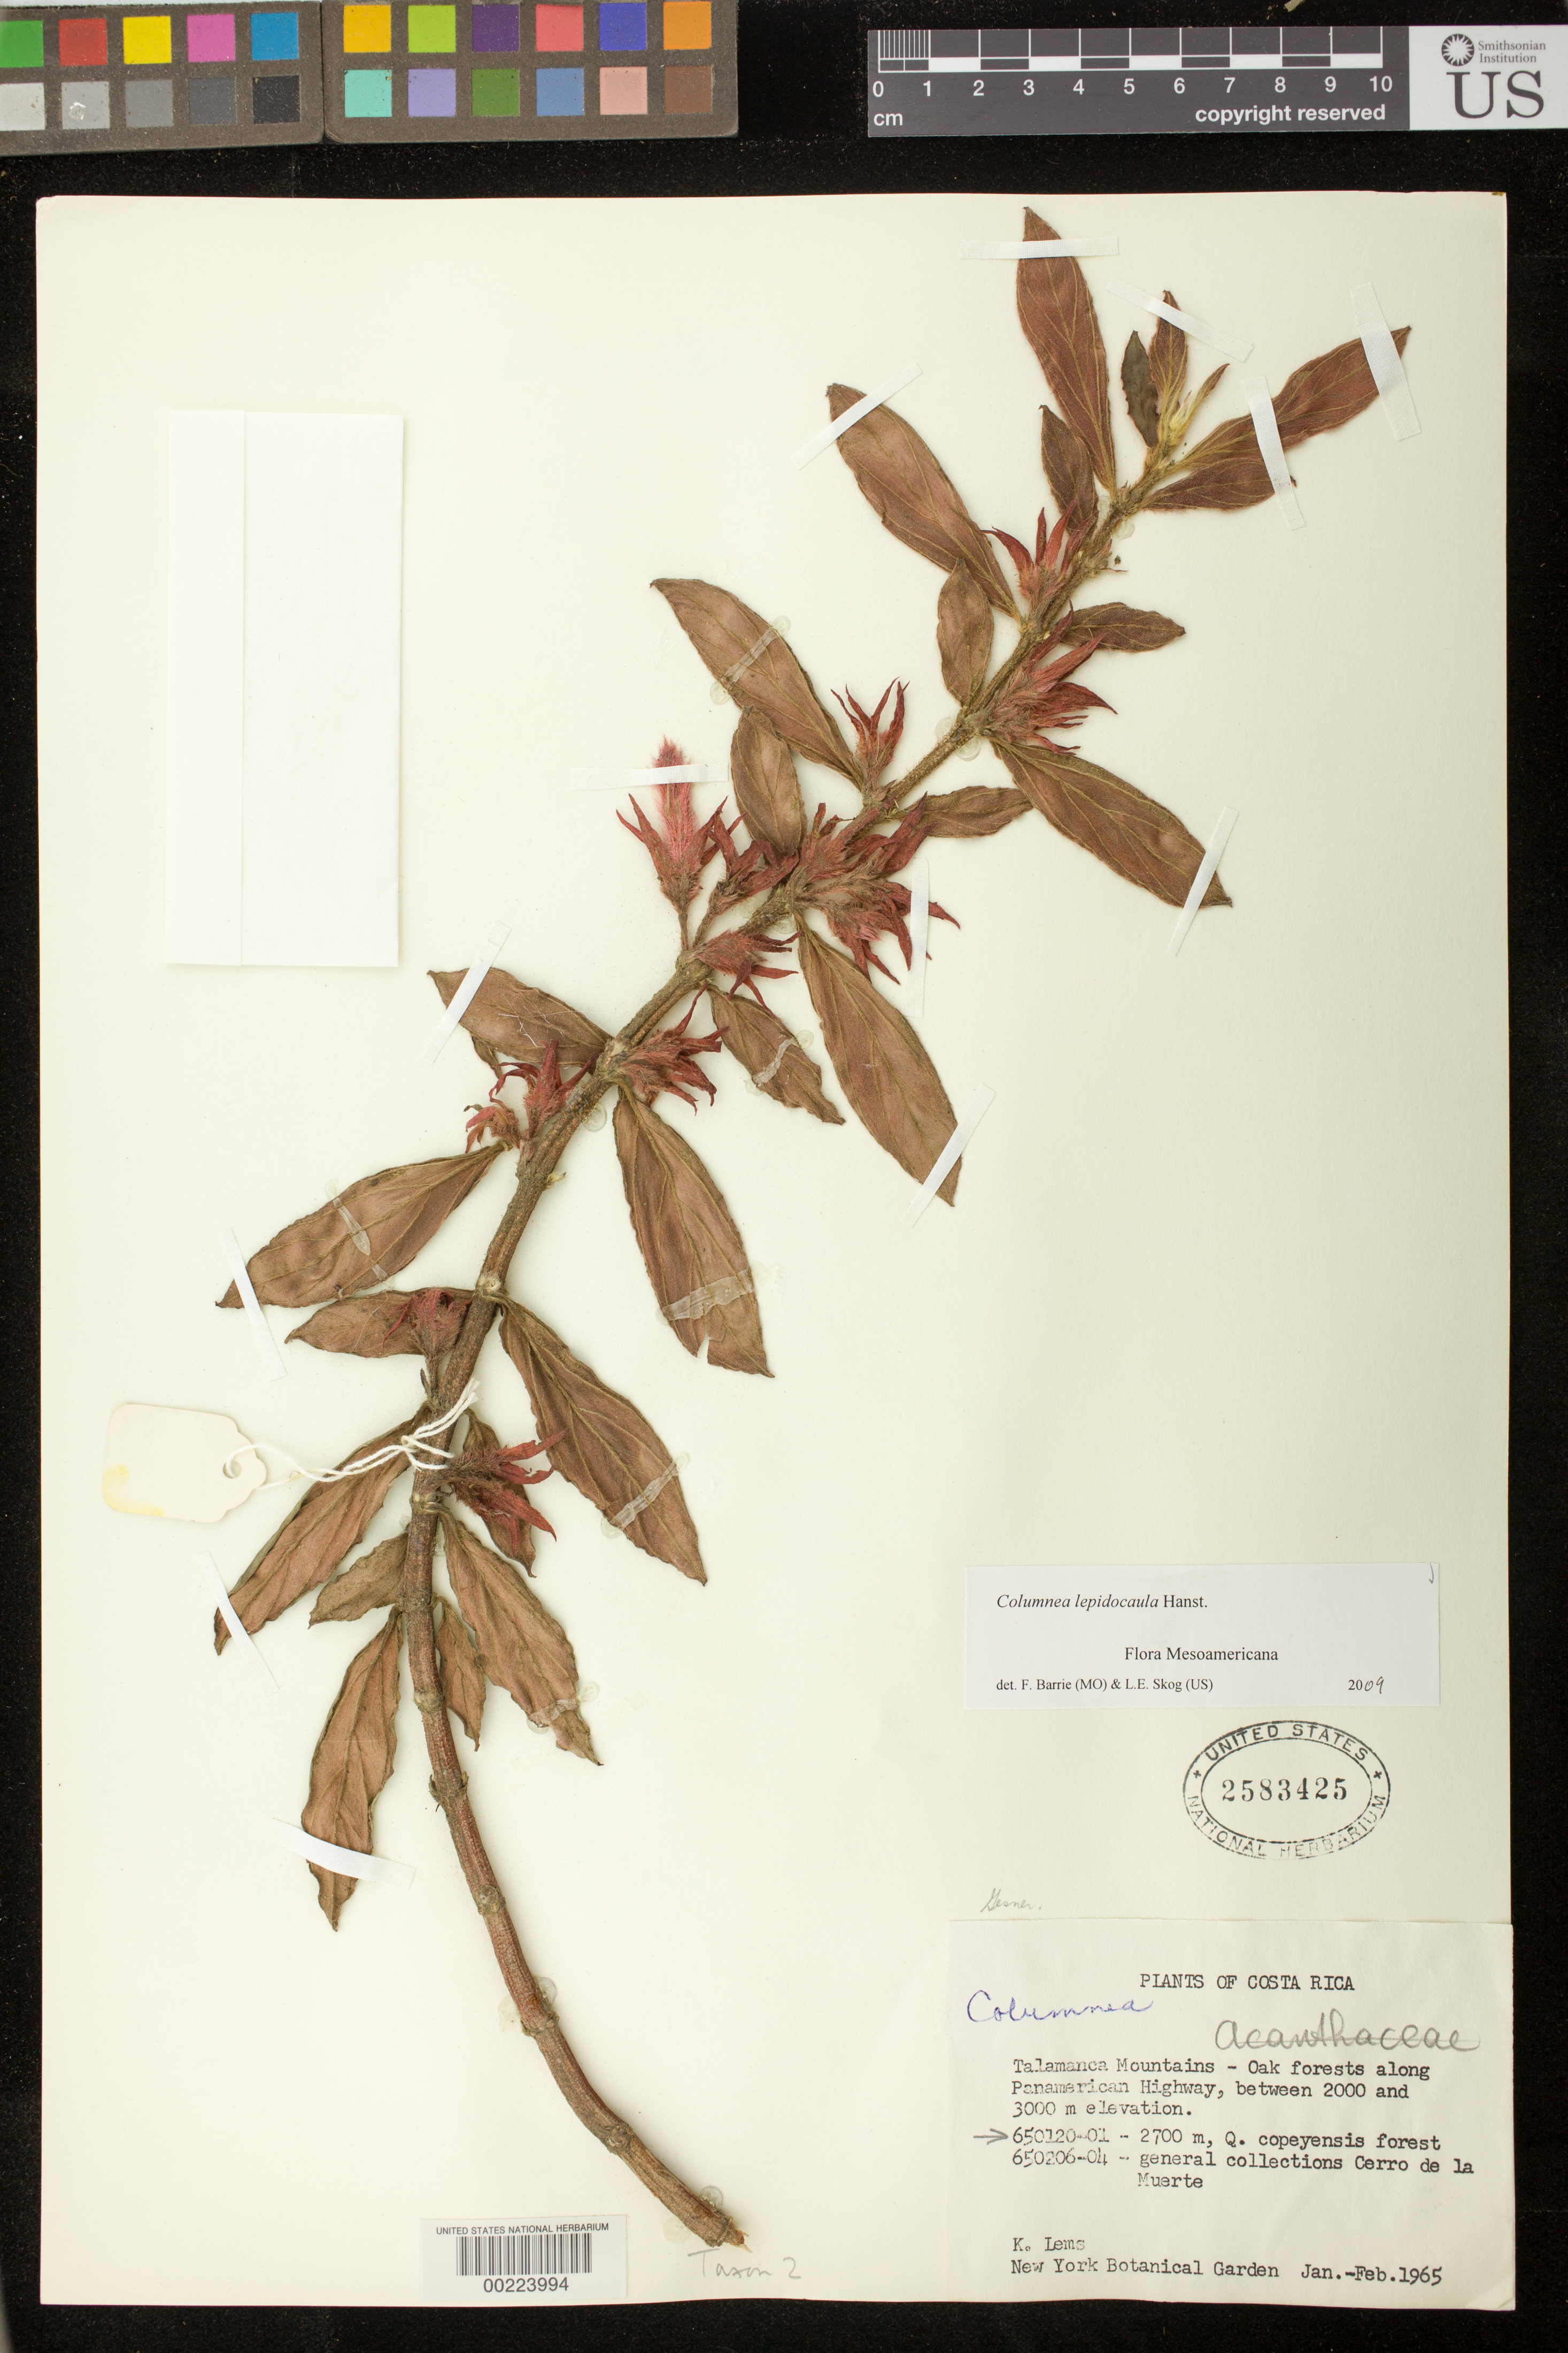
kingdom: Plantae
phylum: Tracheophyta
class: Magnoliopsida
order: Lamiales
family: Gesneriaceae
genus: Columnea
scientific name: Columnea lepidocaula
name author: Hanst.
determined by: Barrie, F. R.; Skog, Laurence E.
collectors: K. Lems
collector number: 650120 -01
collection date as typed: Jan-Feb 1965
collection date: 1965-01/1965-02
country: Costa Rica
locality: Talamanca Mountains, oak forests along Panamerican highway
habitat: Oak forests, Q. copeyensis forest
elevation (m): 2700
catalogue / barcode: US 2583425